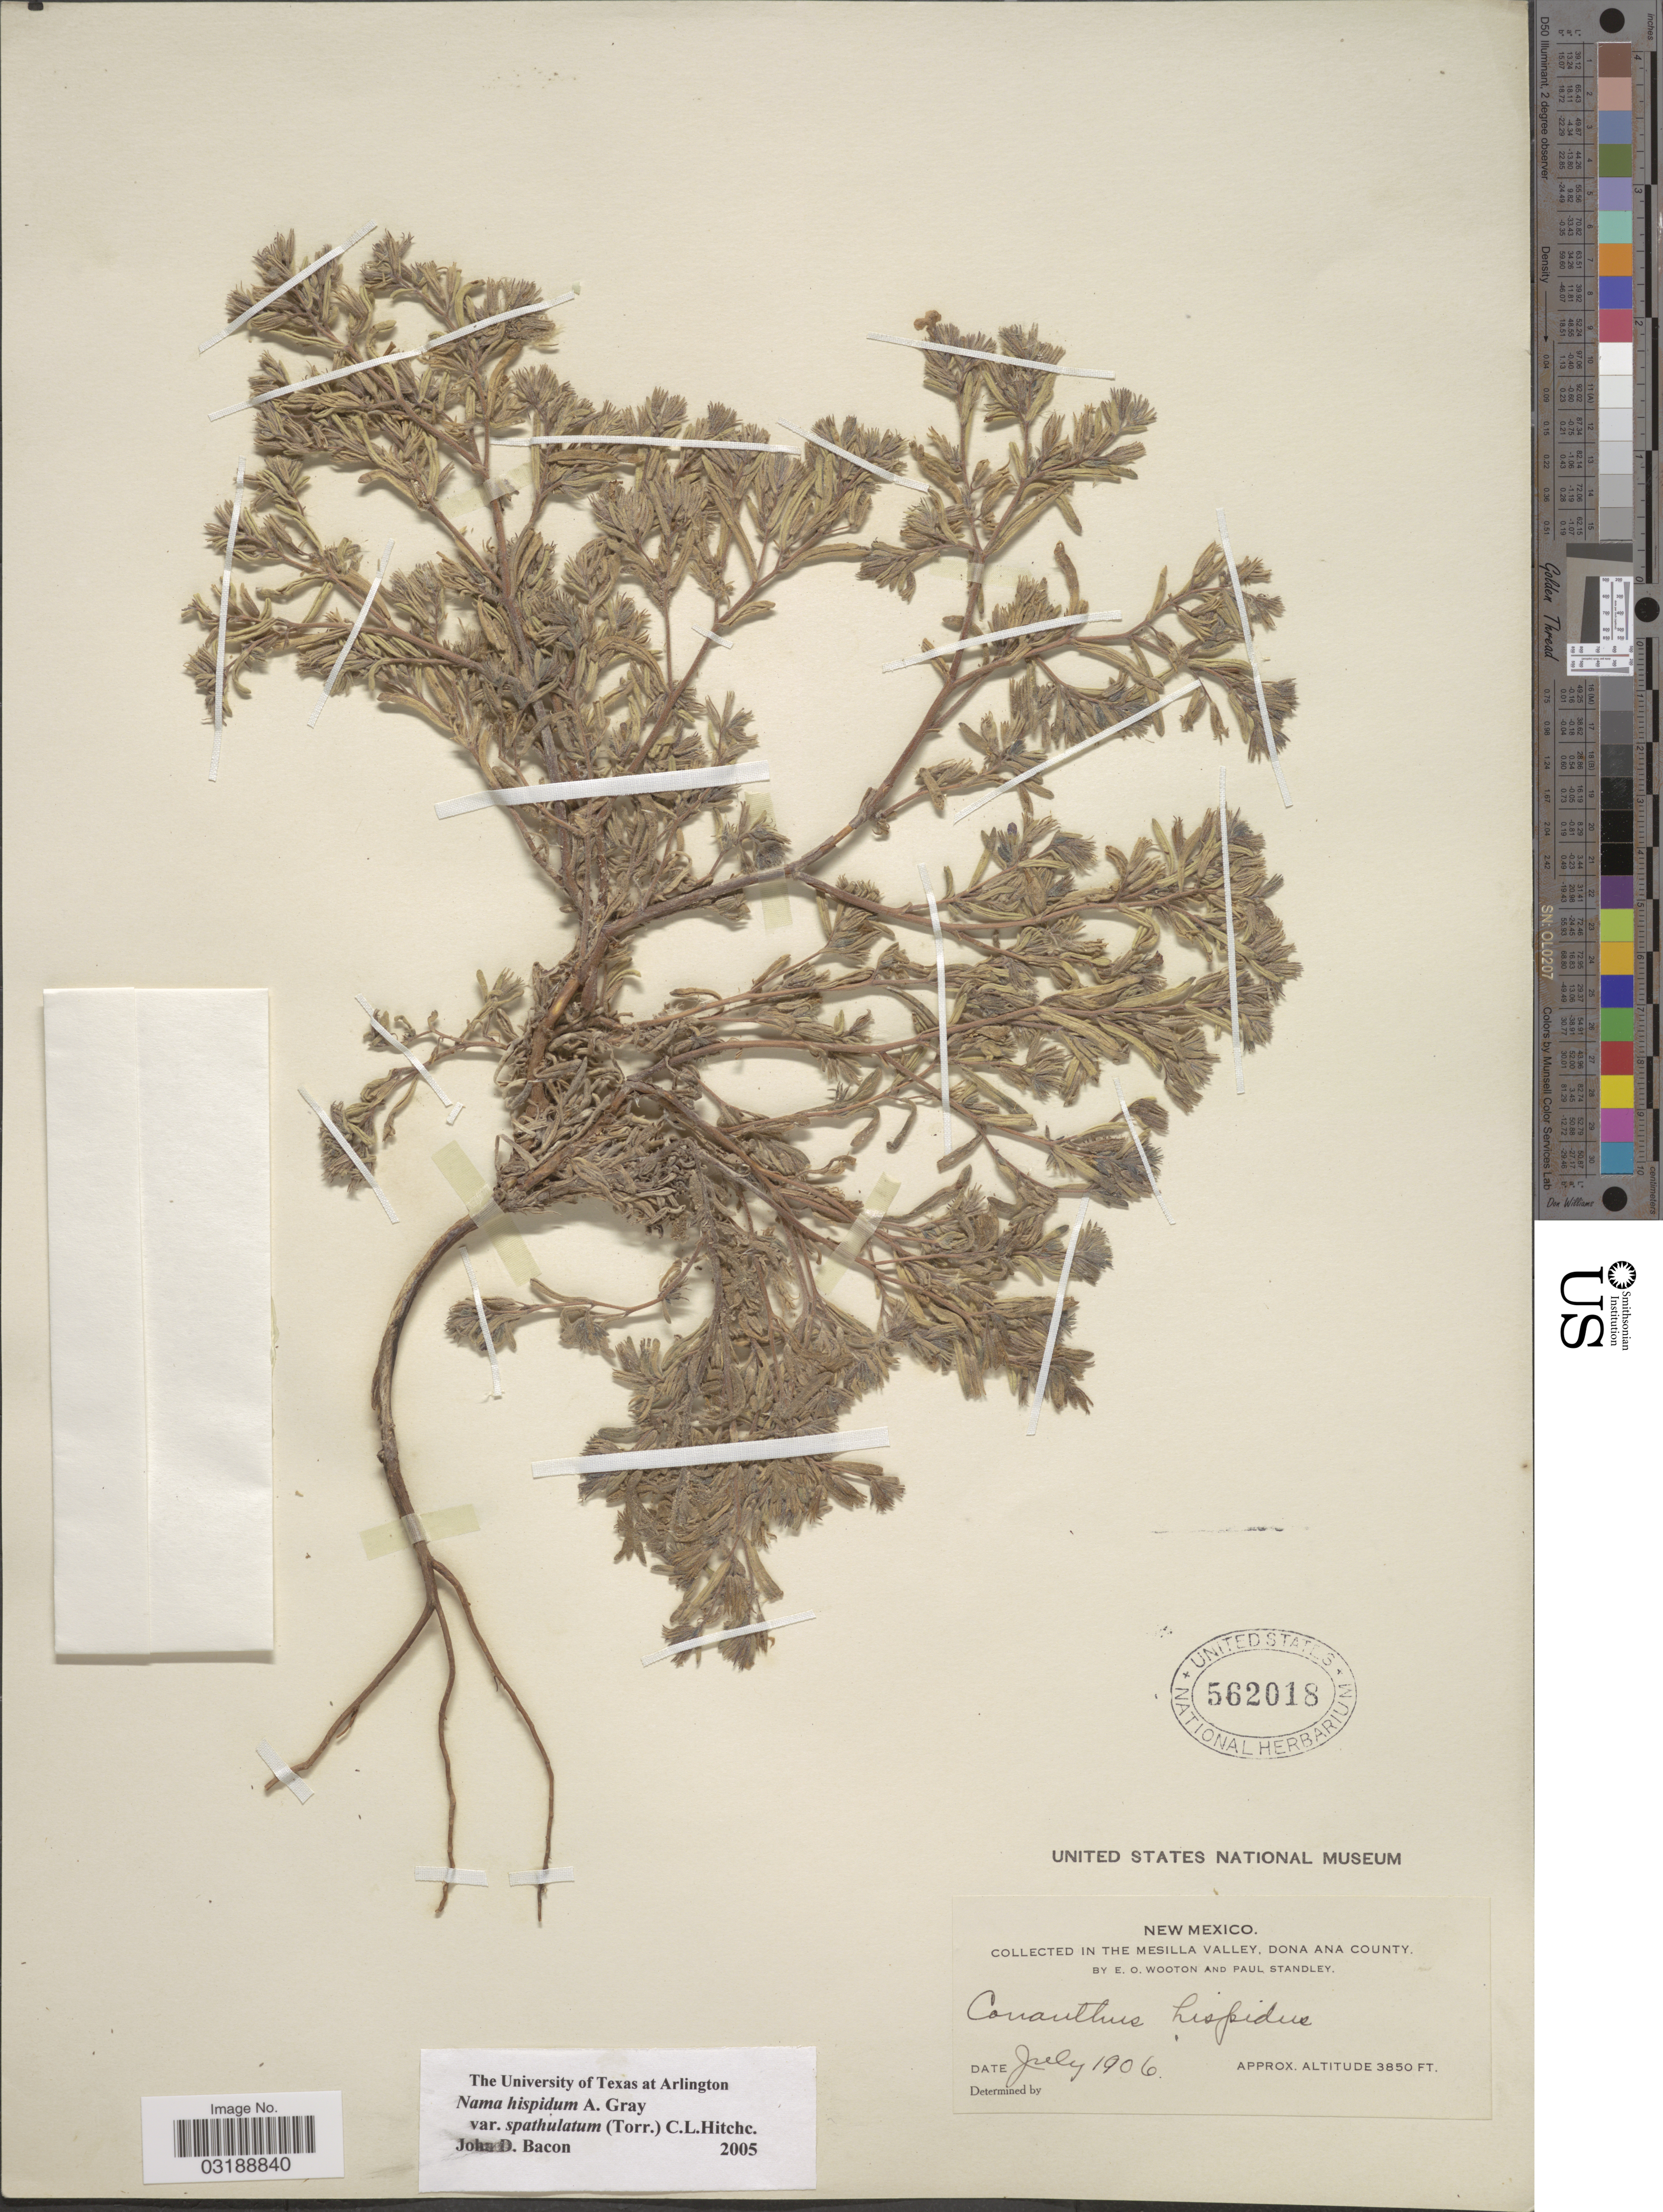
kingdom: Plantae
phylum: Tracheophyta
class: Magnoliopsida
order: Boraginales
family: Namaceae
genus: Nama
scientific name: Nama hispida var. spathulatum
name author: (Torr.) C.L. Hitchc.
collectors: E. O. Wooton & P. C. Standley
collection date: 1906-07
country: United States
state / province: New Mexico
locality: Collected in the Mesilla Valley, Dona Ana County.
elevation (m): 1173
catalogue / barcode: US 562018